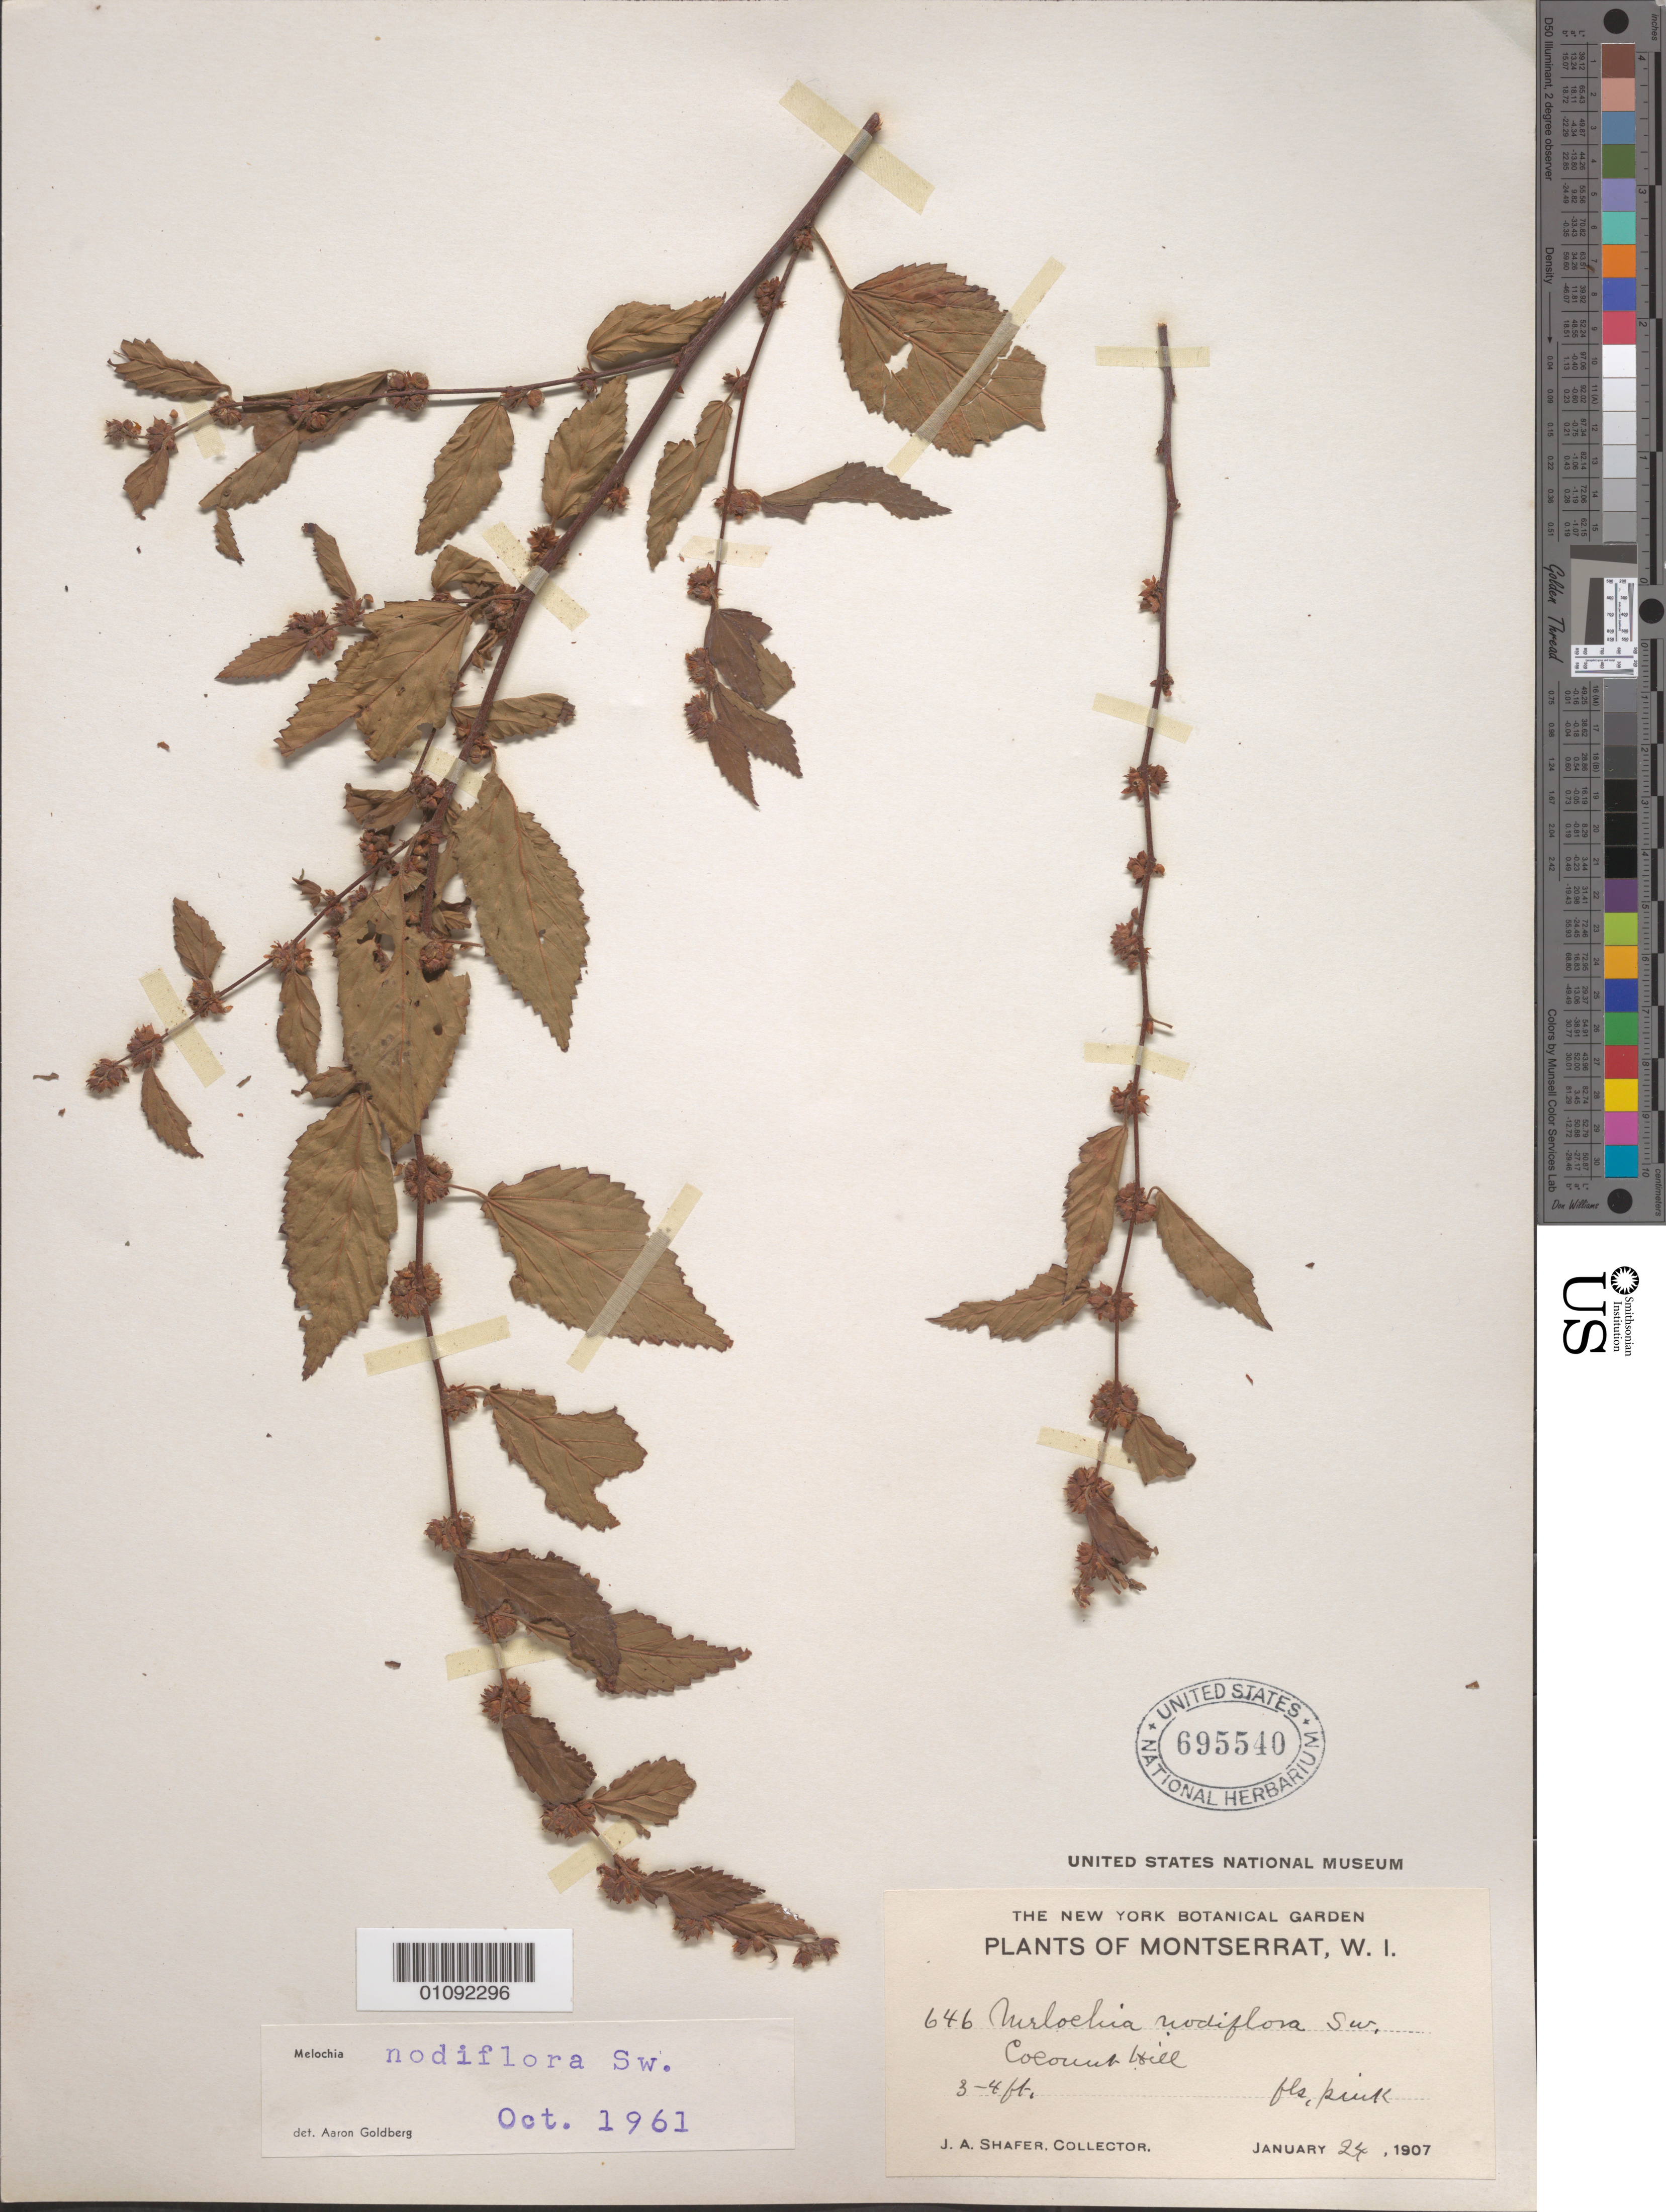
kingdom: Plantae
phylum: Tracheophyta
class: Magnoliopsida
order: Malvales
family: Malvaceae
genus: Melochia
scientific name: Melochia nodiflora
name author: Sw.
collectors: J. A. Shafer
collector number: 646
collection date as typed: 24 Jan 1907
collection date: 1907-01-24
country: Montserrat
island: Montserrat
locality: Coconut Hill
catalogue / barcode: US 695540